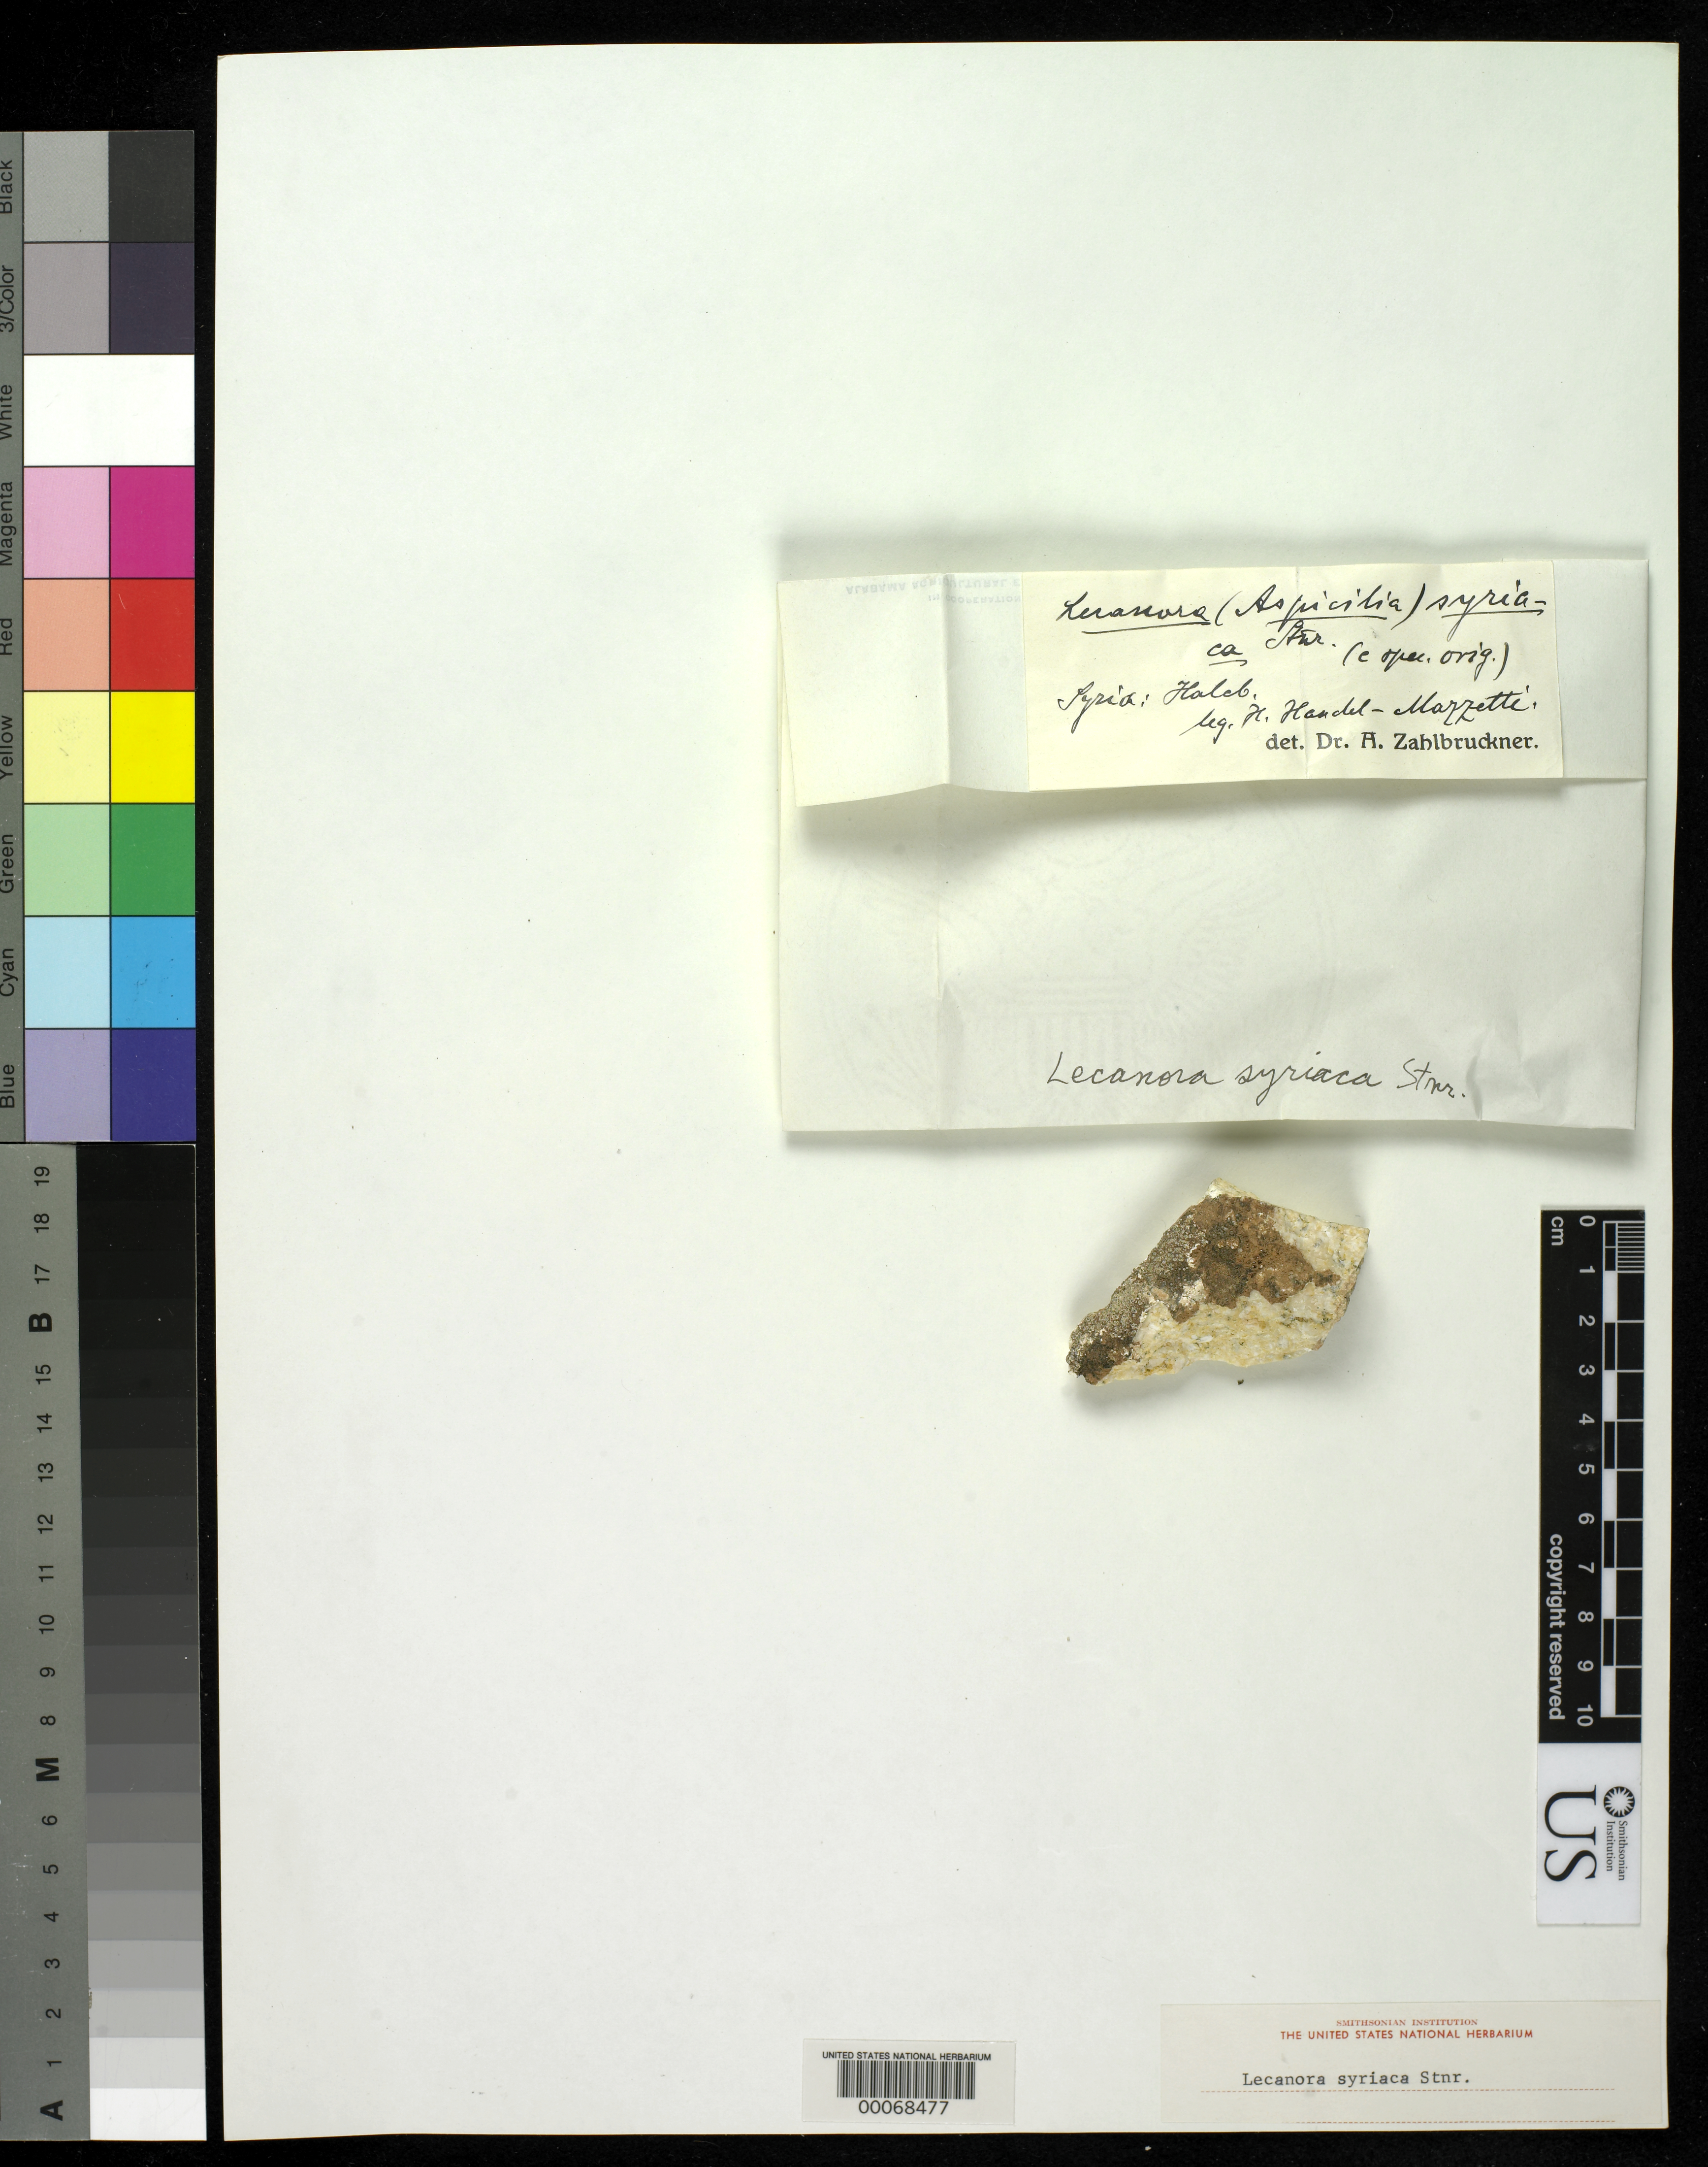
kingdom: Fungi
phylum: Ascomycota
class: Lecanoromycetes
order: Lecanorales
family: Lecanoraceae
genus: Lecanora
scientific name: Lecanora syriaca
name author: J. Steiner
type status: Type Collection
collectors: H. Handel-Mazzetti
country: Syria